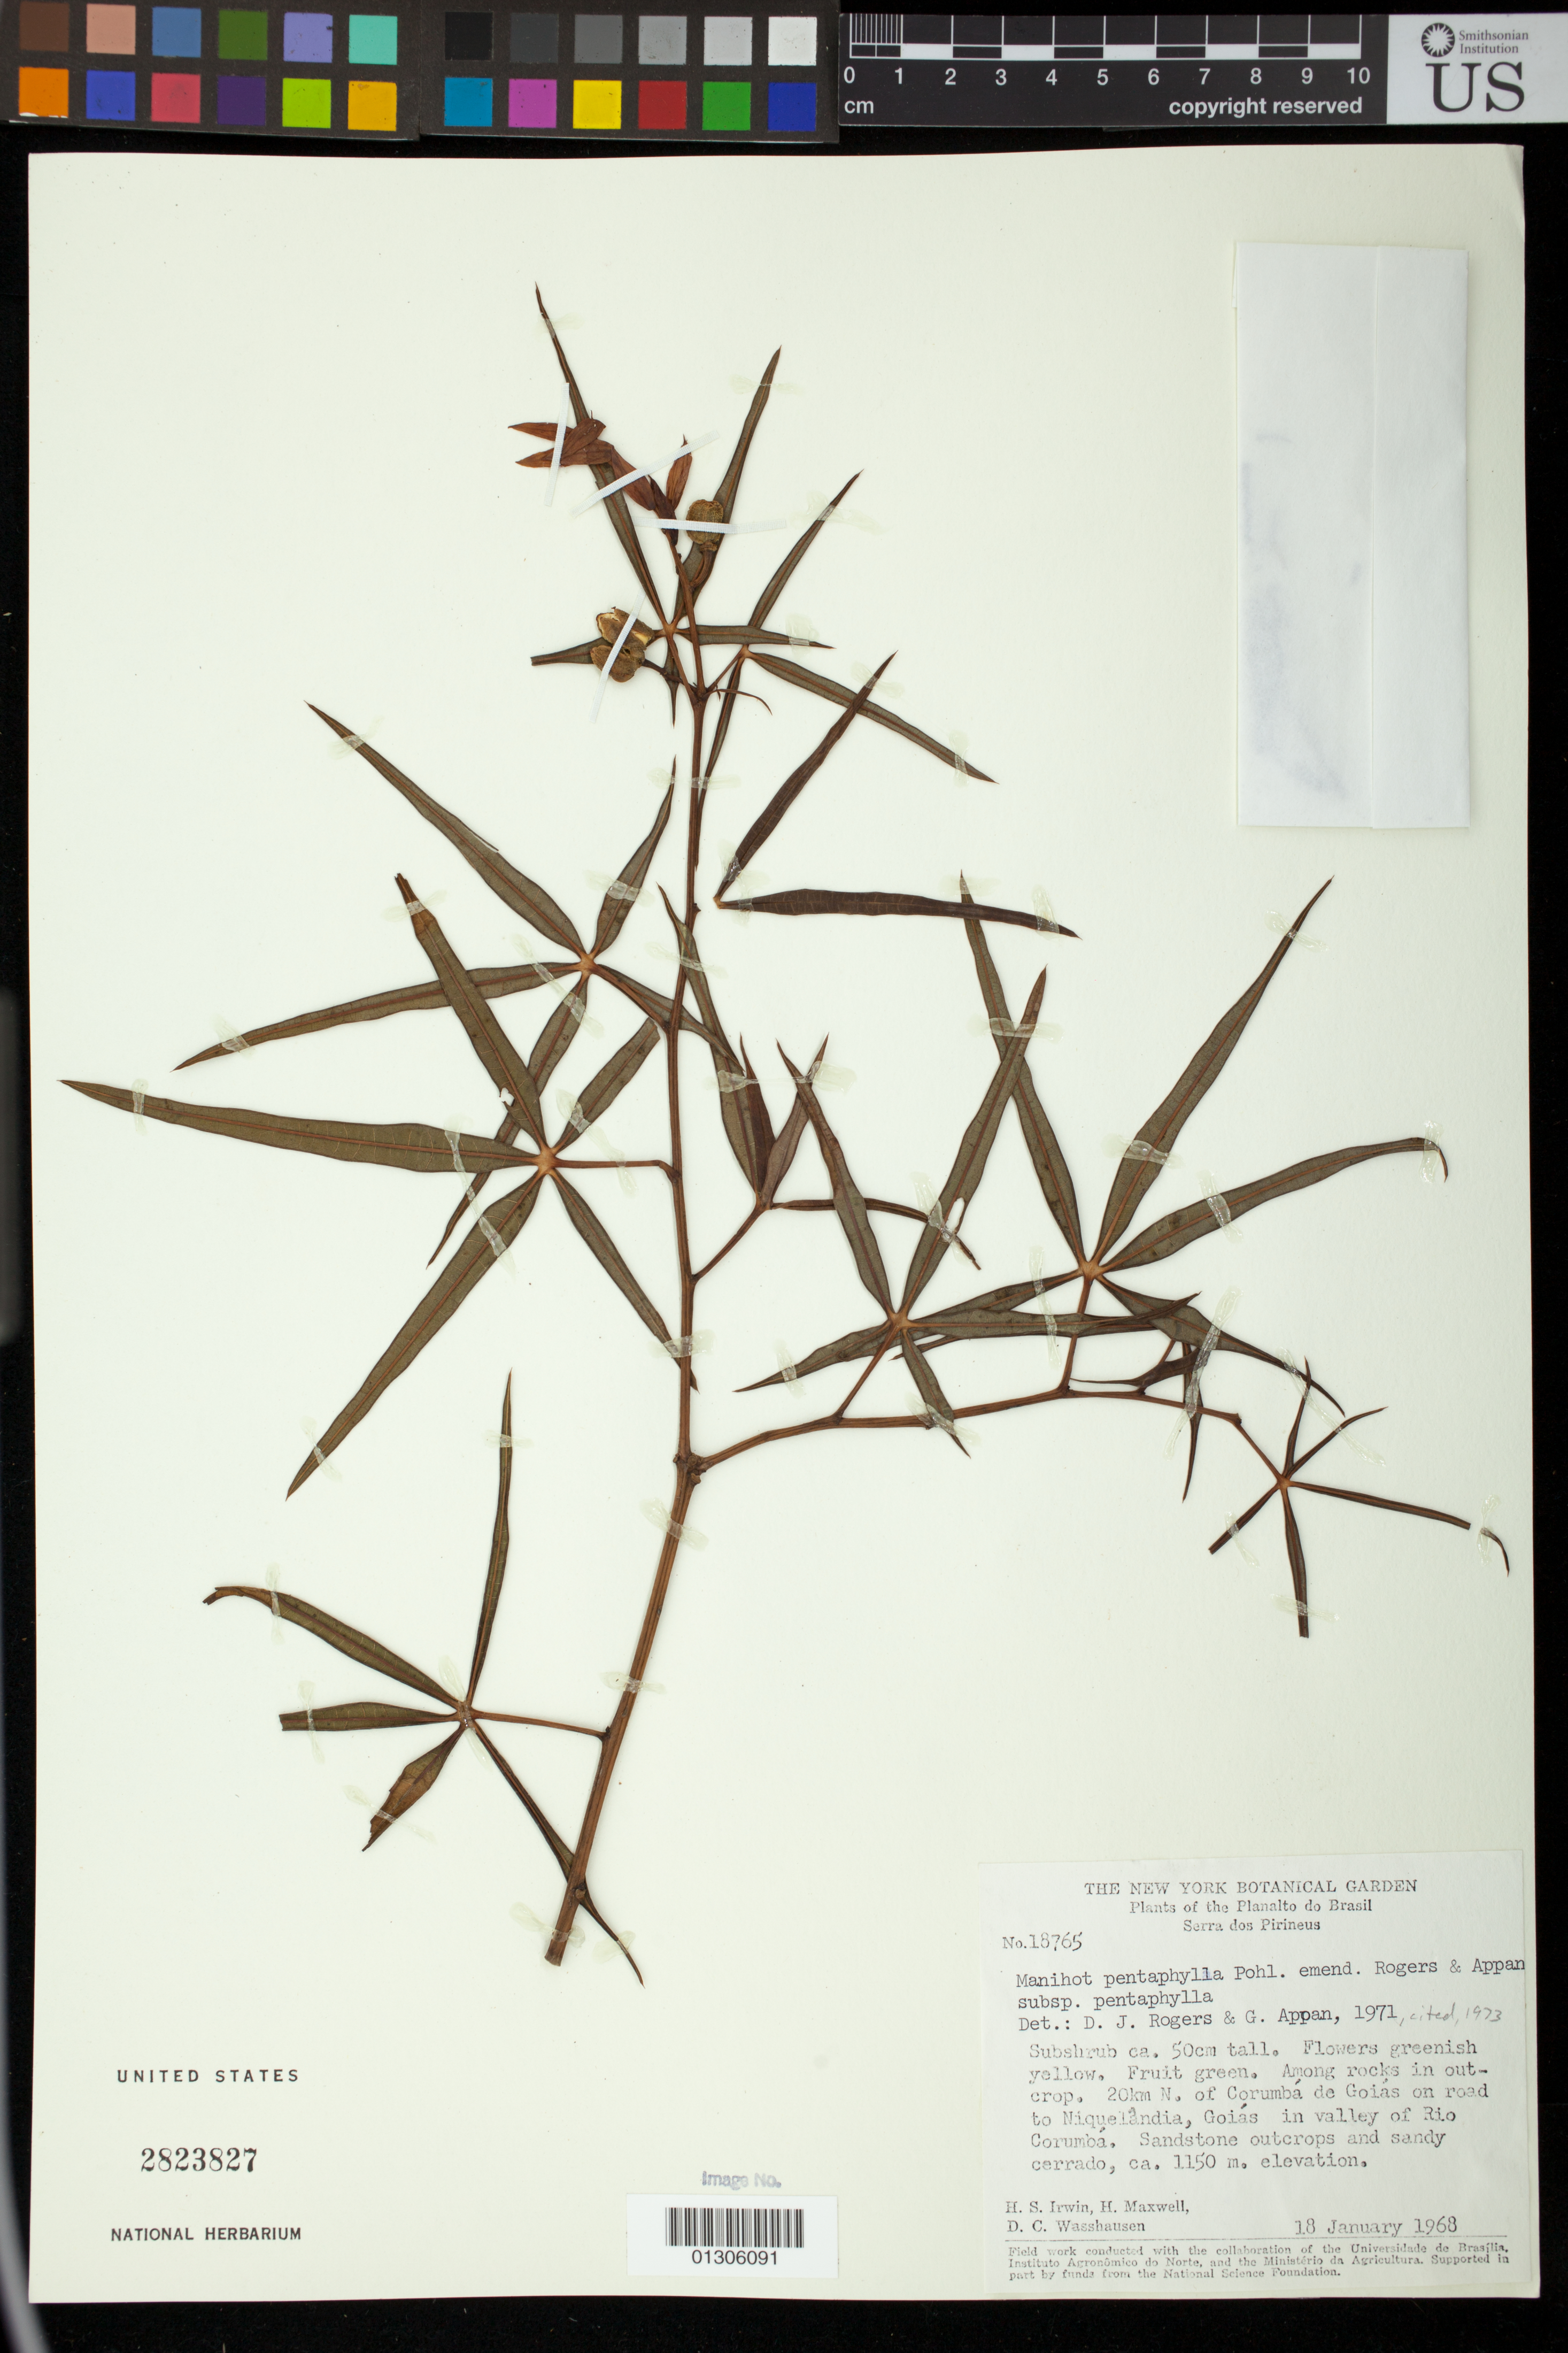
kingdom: Plantae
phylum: Tracheophyta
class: Magnoliopsida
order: Malpighiales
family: Euphorbiaceae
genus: Manihot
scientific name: Manihot pentaphylla subsp. pentaphylla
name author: Pohl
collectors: H. Irwin, R. H. Maxwell & D. C. Wasshausen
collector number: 18765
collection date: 1968-01-18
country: Brazil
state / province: Goiás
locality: Serra dos Pirineus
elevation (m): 1150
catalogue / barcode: US 2823827